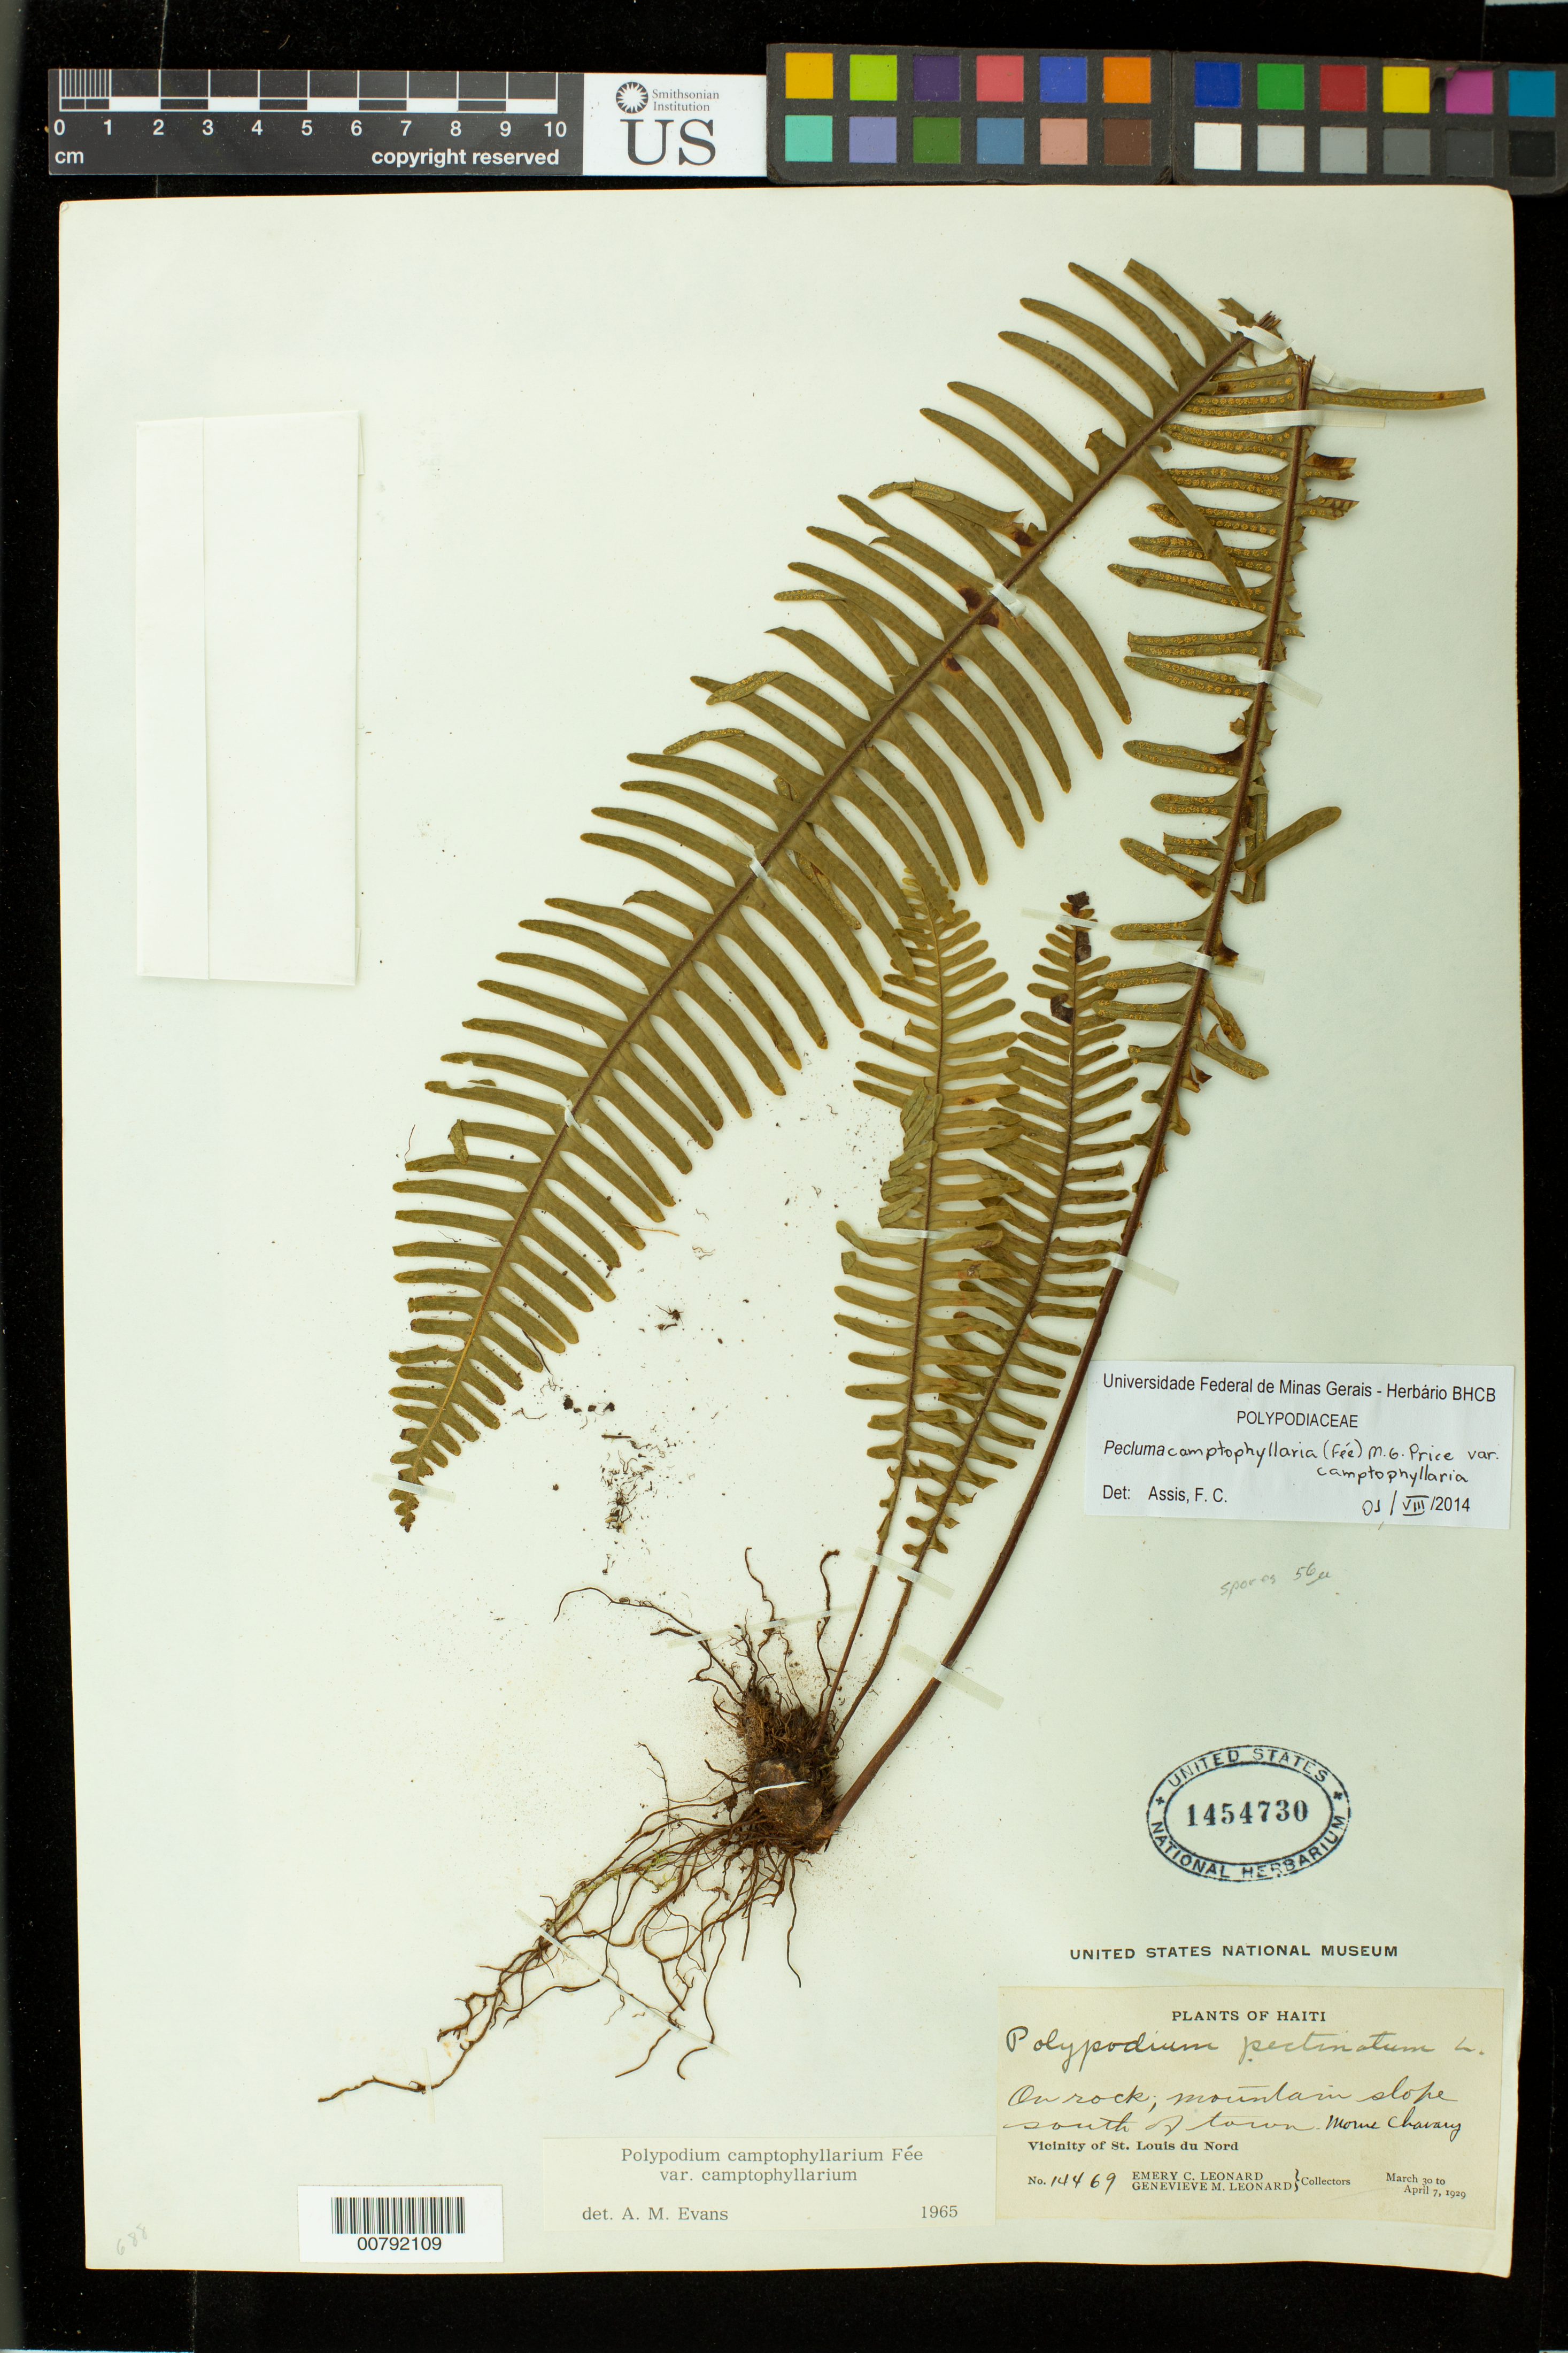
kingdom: Plantae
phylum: Tracheophyta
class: Polypodiopsida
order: Polypodiales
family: Polypodiaceae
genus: Pecluma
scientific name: Pecluma camptophyllaria var. camptophyllaria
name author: (Fée) Price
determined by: Assis, F. C.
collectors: E. C. Leonard & G. M. Leonard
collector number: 14469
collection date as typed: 30 Mar 1929 07 Apr 1929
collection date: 1929-03-30/1929-04-07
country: Haiti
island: Hispaniola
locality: St. Louis du Nord, Morne Chavary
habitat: On rock, mountain slope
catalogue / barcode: US 1454730